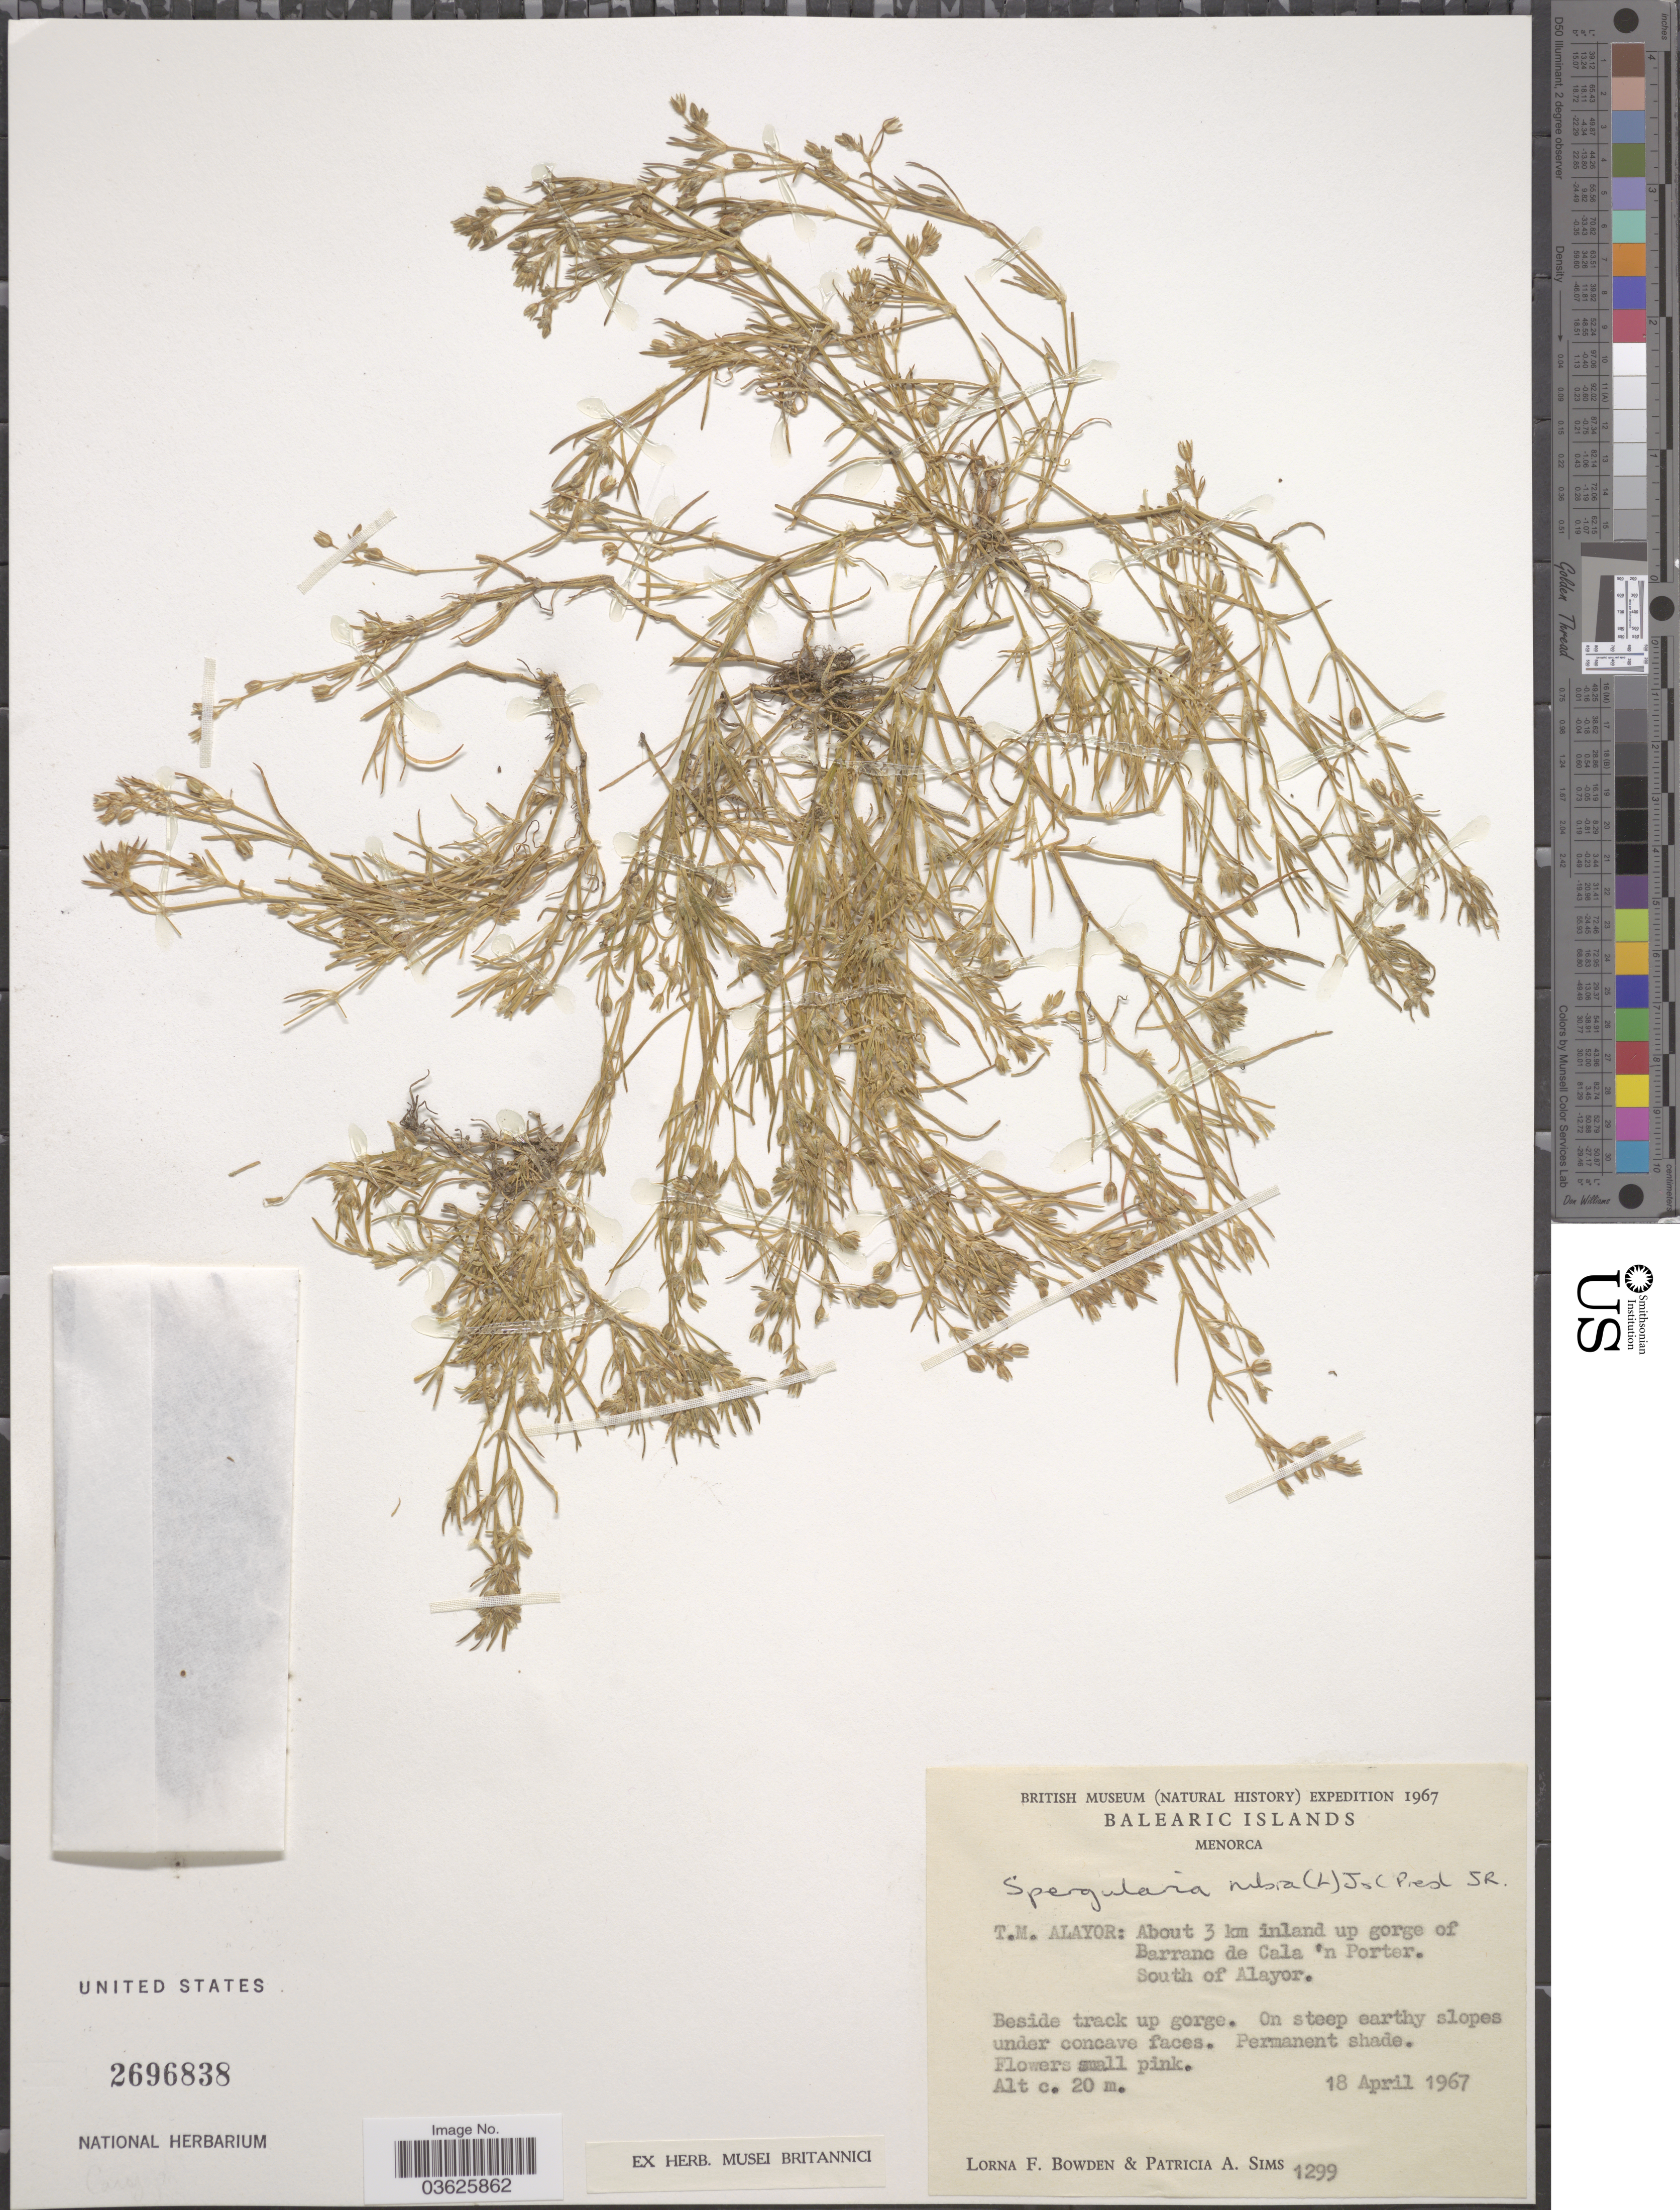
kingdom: Plantae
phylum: Tracheophyta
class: Magnoliopsida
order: Caryophyllales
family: Caryophyllaceae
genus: Spergularia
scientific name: Spergularia media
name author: (L.) C. Presl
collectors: L. F. Bowden & P. A. Sims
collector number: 1299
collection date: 1967-04-18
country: Spain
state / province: Islas Baleares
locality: Balearic Islands, Menorca. T.M.: Alayor: About 3 km inland up gorge of Barranc de Cala 'n Porter. South of Alayor.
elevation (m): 20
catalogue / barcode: US 2696838